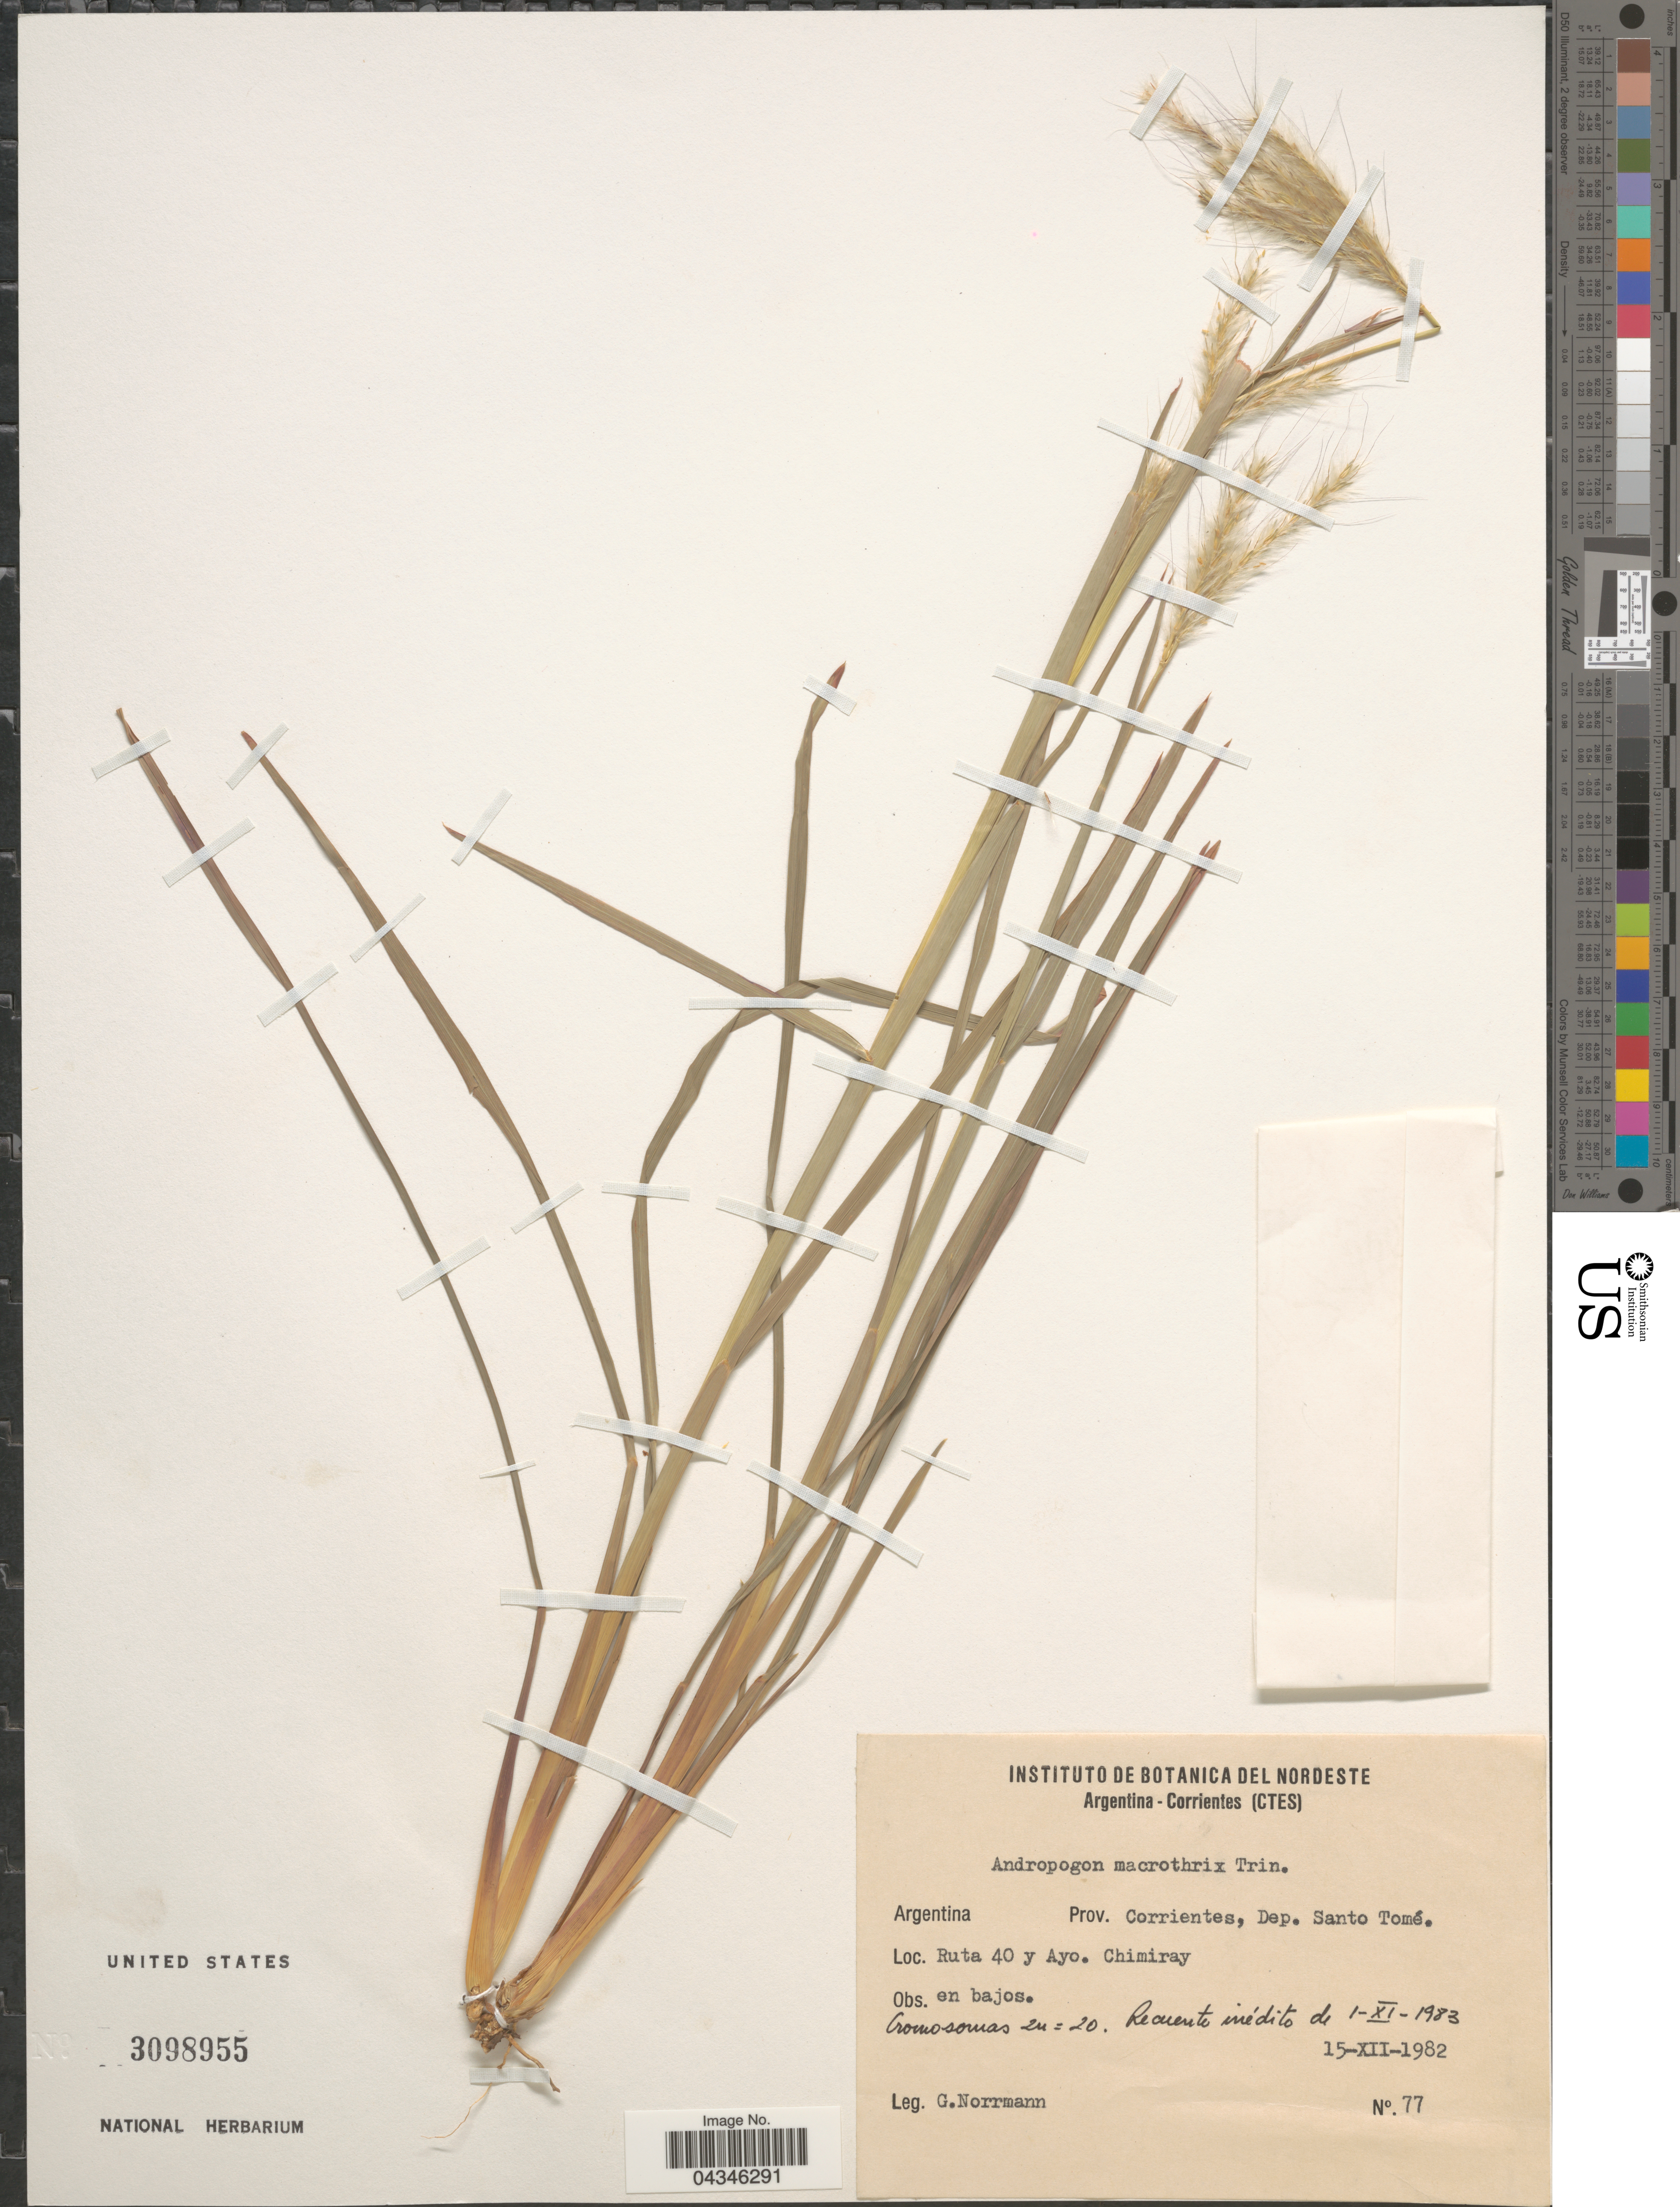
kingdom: Plantae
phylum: Tracheophyta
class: Liliopsida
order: Poales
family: Poaceae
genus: Andropogon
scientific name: Andropogon macrothrix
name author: Trin.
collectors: G. Norrmann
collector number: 77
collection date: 1982-12-15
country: Argentina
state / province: Corrientes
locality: Dep. Santo Tomé. Ruta 40 y Ayo. Chimiray.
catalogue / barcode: US 3098955